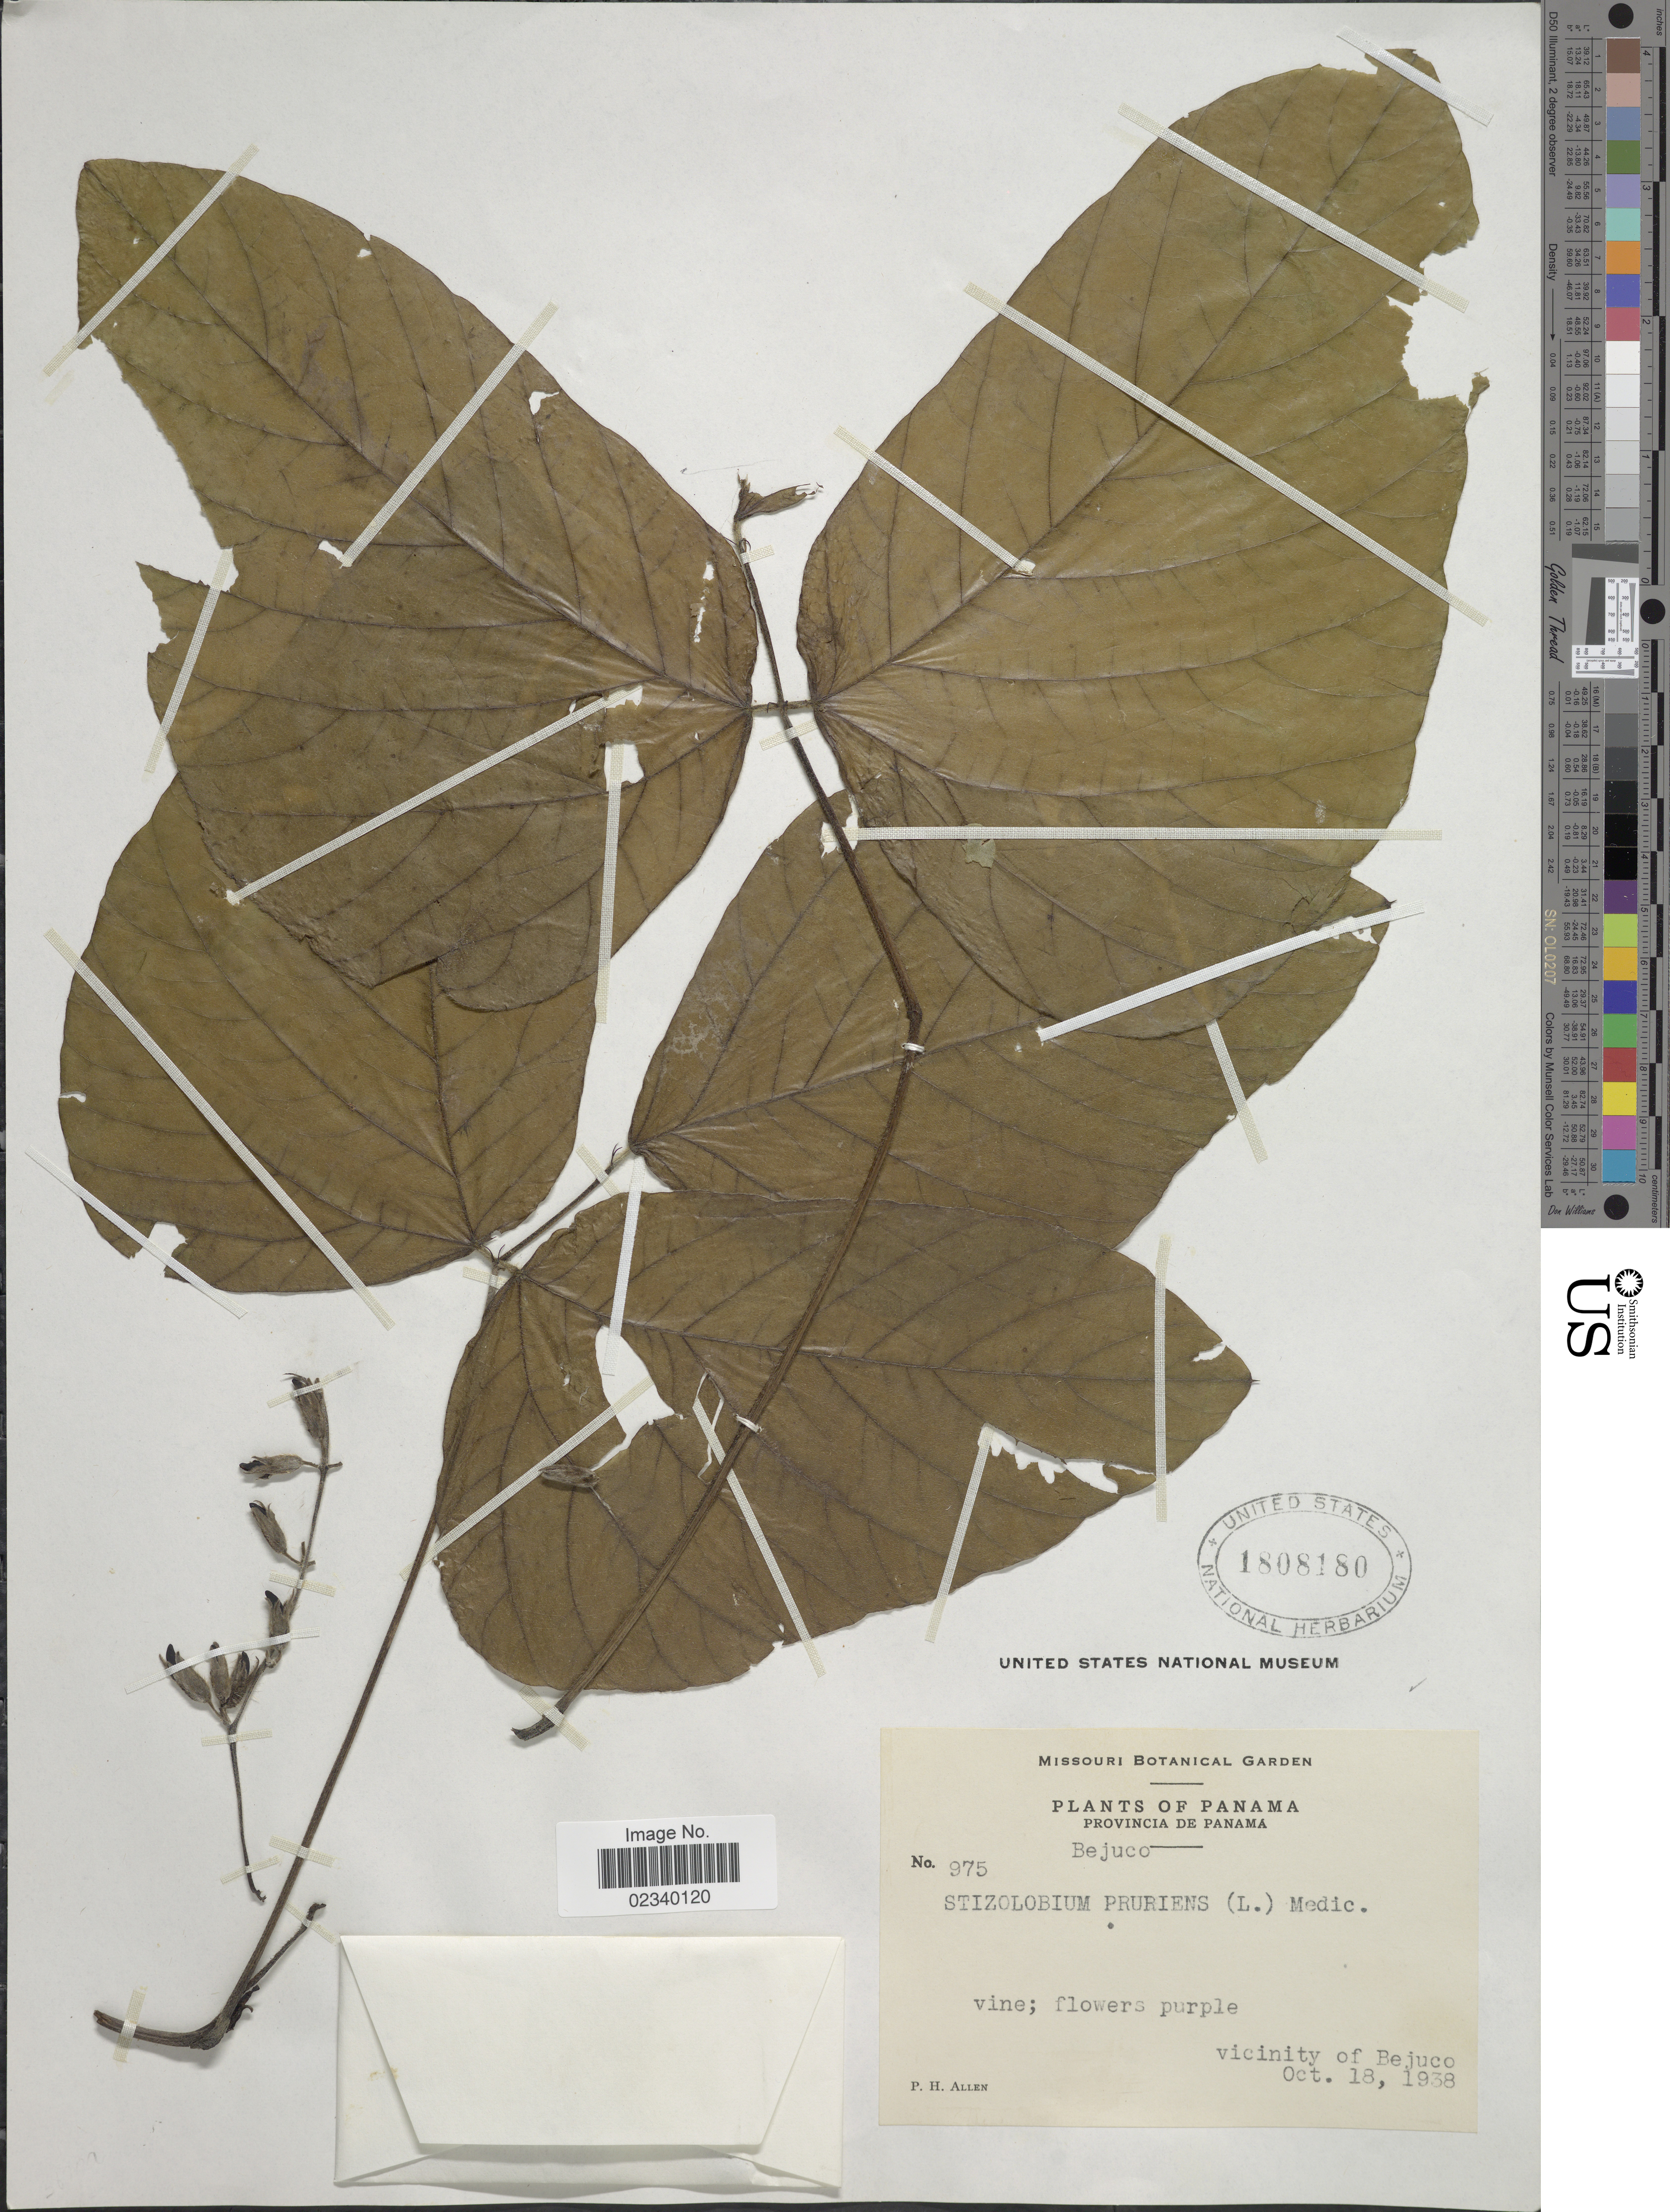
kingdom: Plantae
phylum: Tracheophyta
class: Magnoliopsida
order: Fabales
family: Fabaceae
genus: Mucuna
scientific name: Mucuna pruriens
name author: (L.) DC.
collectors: P. H. Allen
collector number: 975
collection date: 1938-10-18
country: Panama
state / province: Panamá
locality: Provincia de Panama, Bejuco. Vicinity of Bejuco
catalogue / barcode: US 1808180